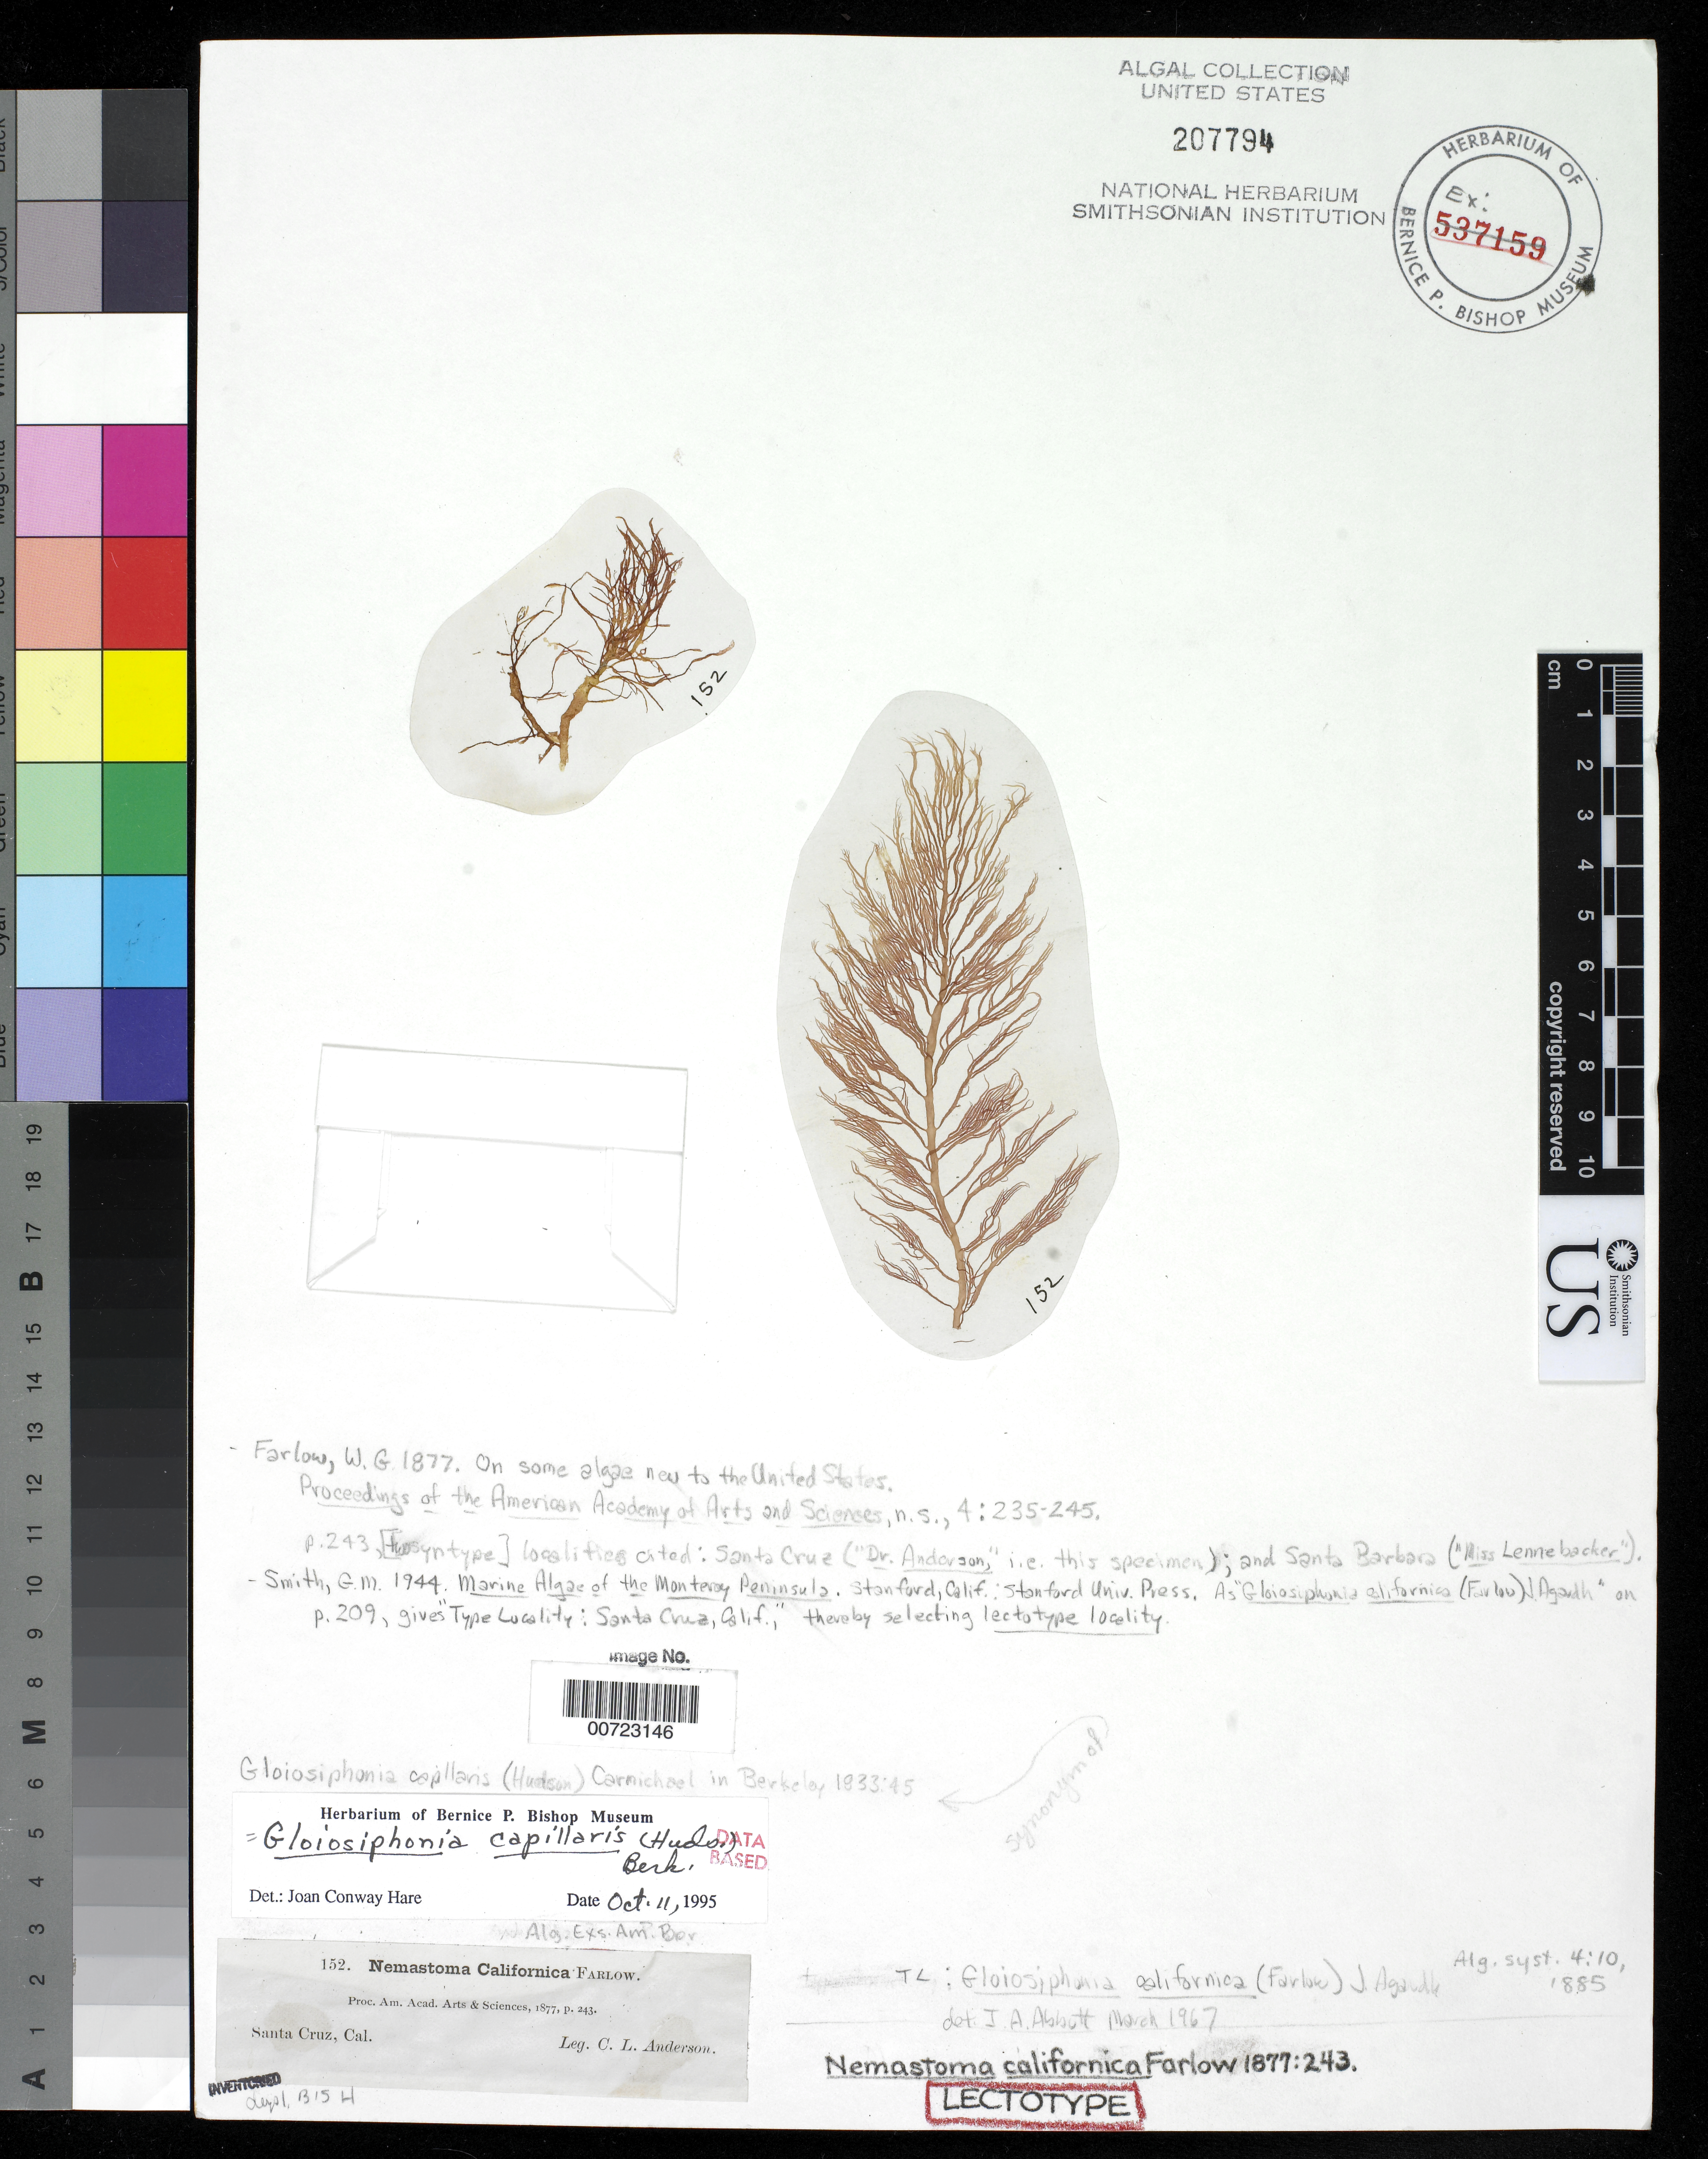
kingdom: Plantae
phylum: Rhodophyta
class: Florideophyceae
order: Nemastomatales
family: Nemastomataceae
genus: Nemastoma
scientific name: Nemastoma californicum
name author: Farl.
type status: Lectotype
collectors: C. L. Anderson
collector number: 152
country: United States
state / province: California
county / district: Santa Cruz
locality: Santa Cruz.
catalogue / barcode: US 207794